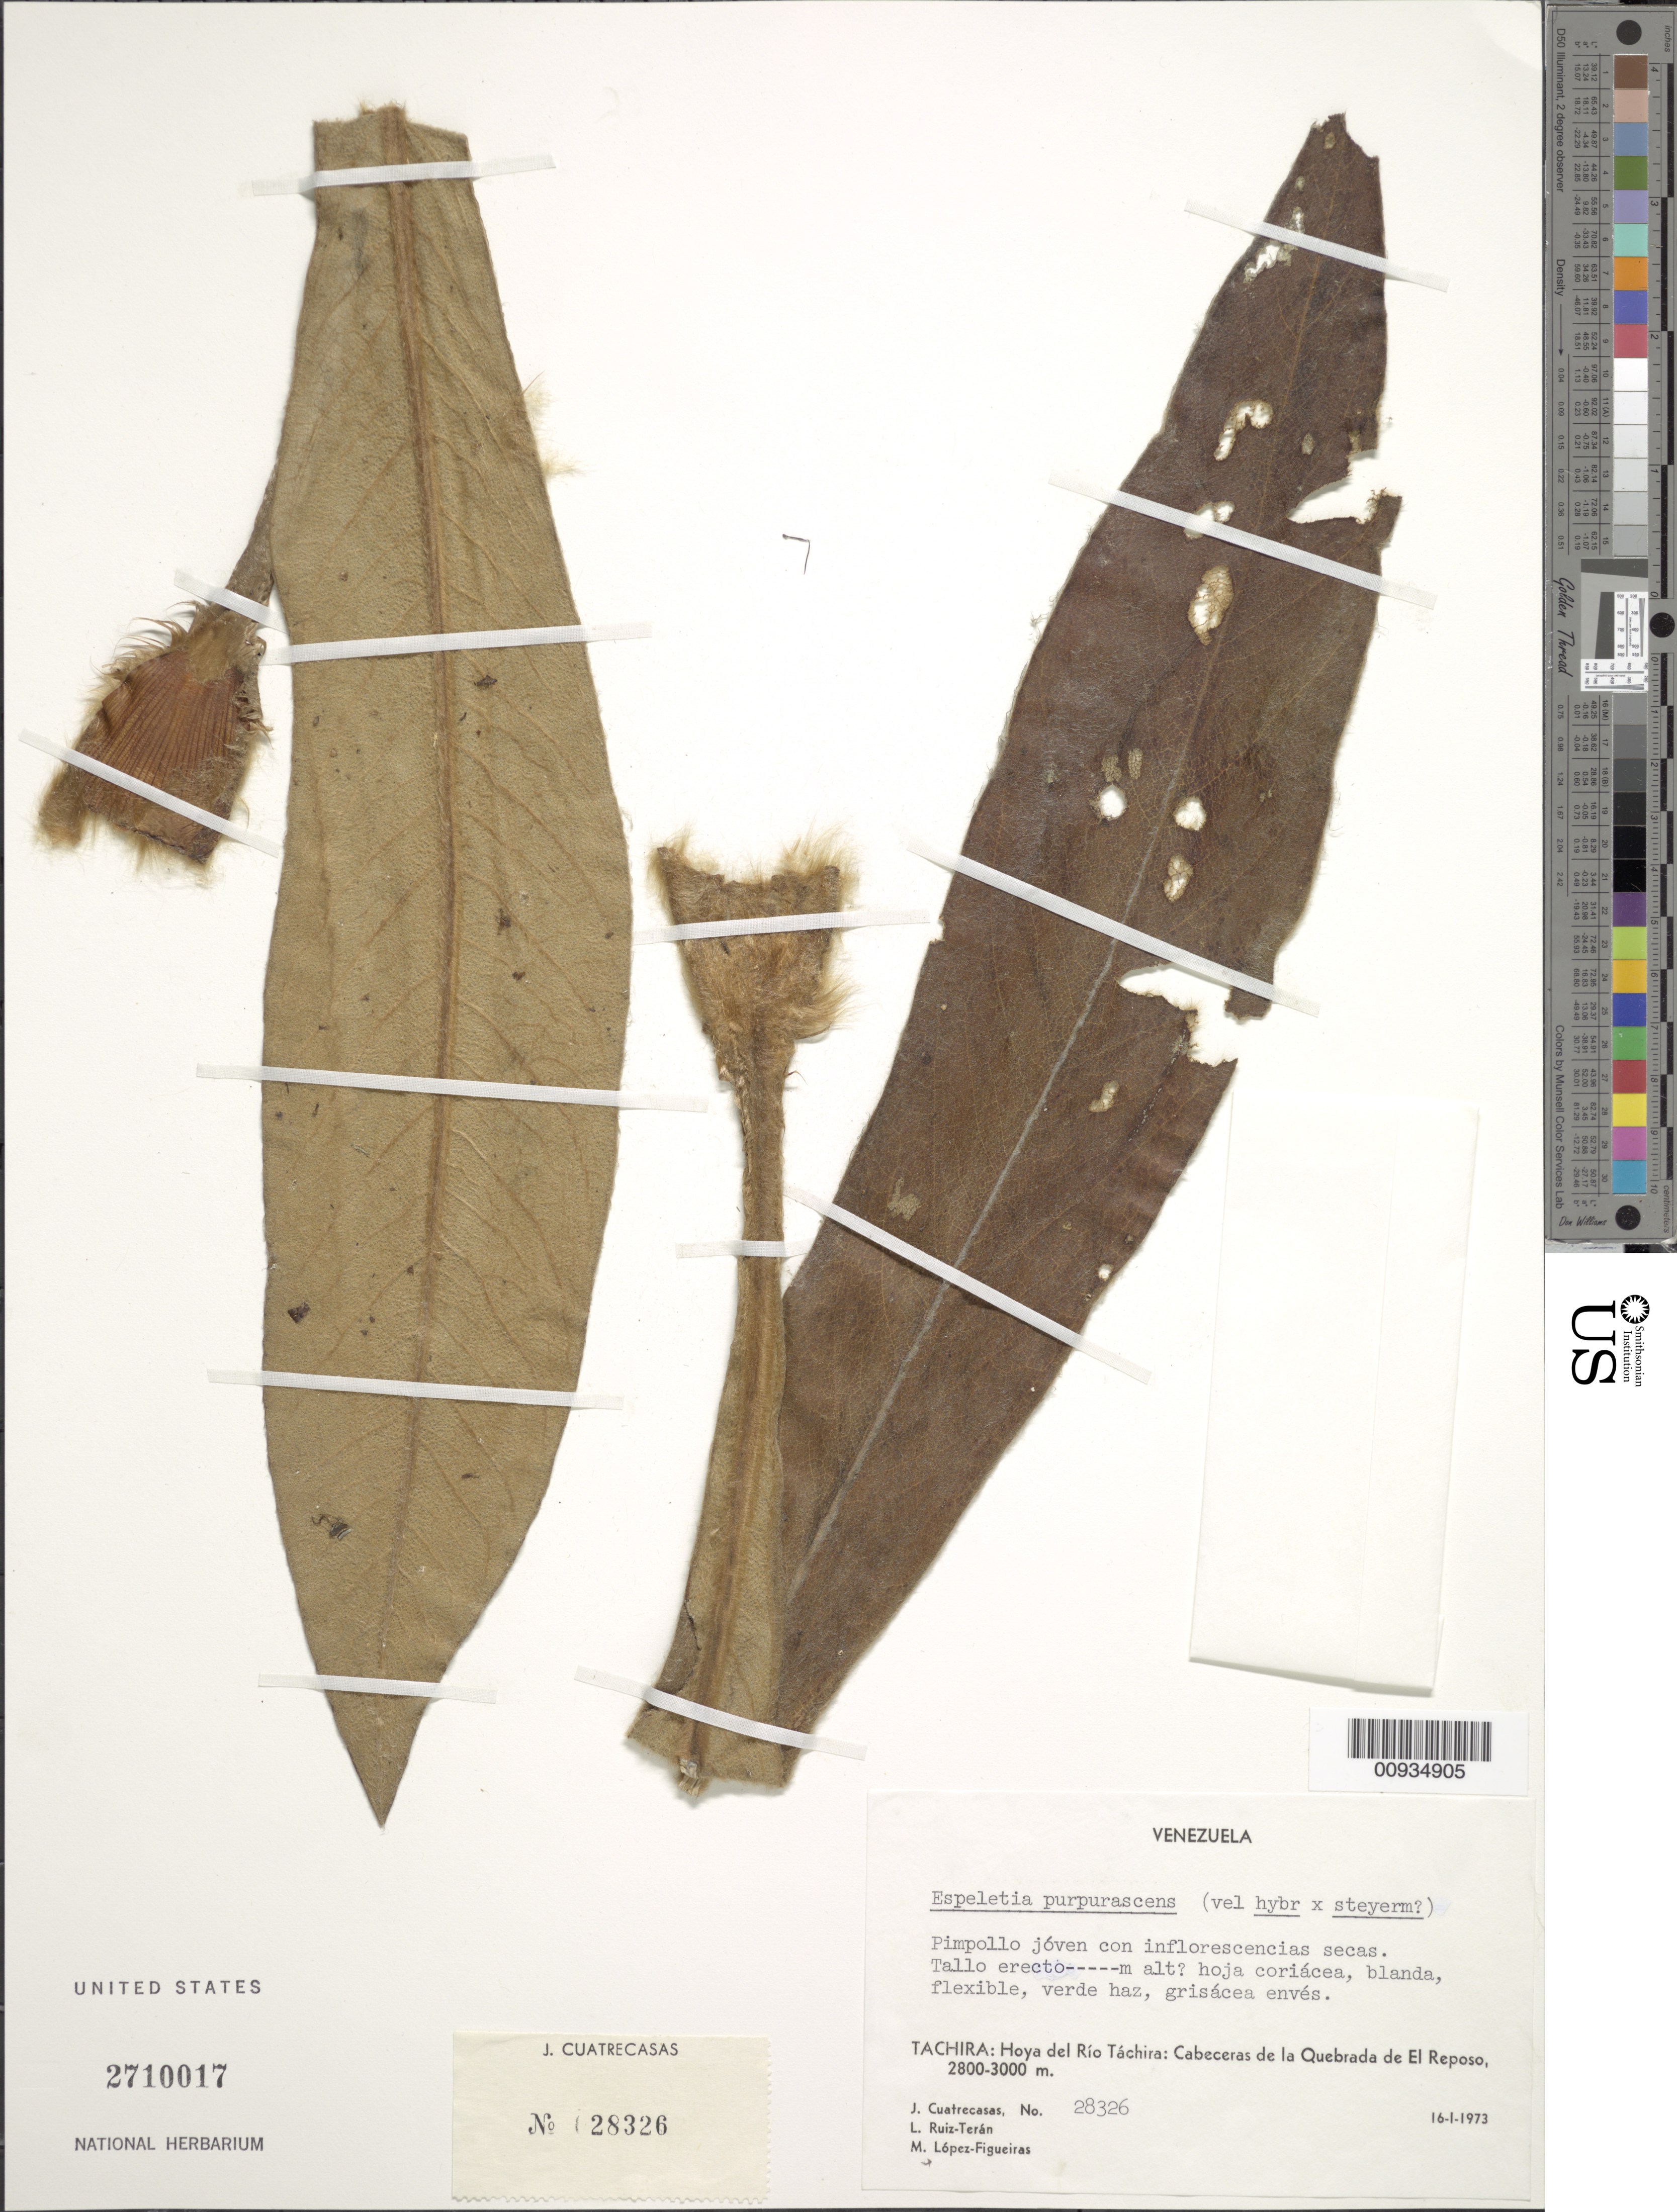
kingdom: Plantae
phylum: Tracheophyta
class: Magnoliopsida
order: Asterales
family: Asteraceae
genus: Espeletiopsis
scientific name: Espeletiopsis purpurascens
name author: (Cuatrec.) Cuatrec.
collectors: J. Cuatrecasas, L. E. Ruíz-Terán & M. López Figueiras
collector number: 28326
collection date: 1973-01-16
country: Venezuela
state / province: Tachira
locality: Hoya del Rio Tachira, Cabeceras de la Quebrada de El Reposo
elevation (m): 2800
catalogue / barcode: US 2710017